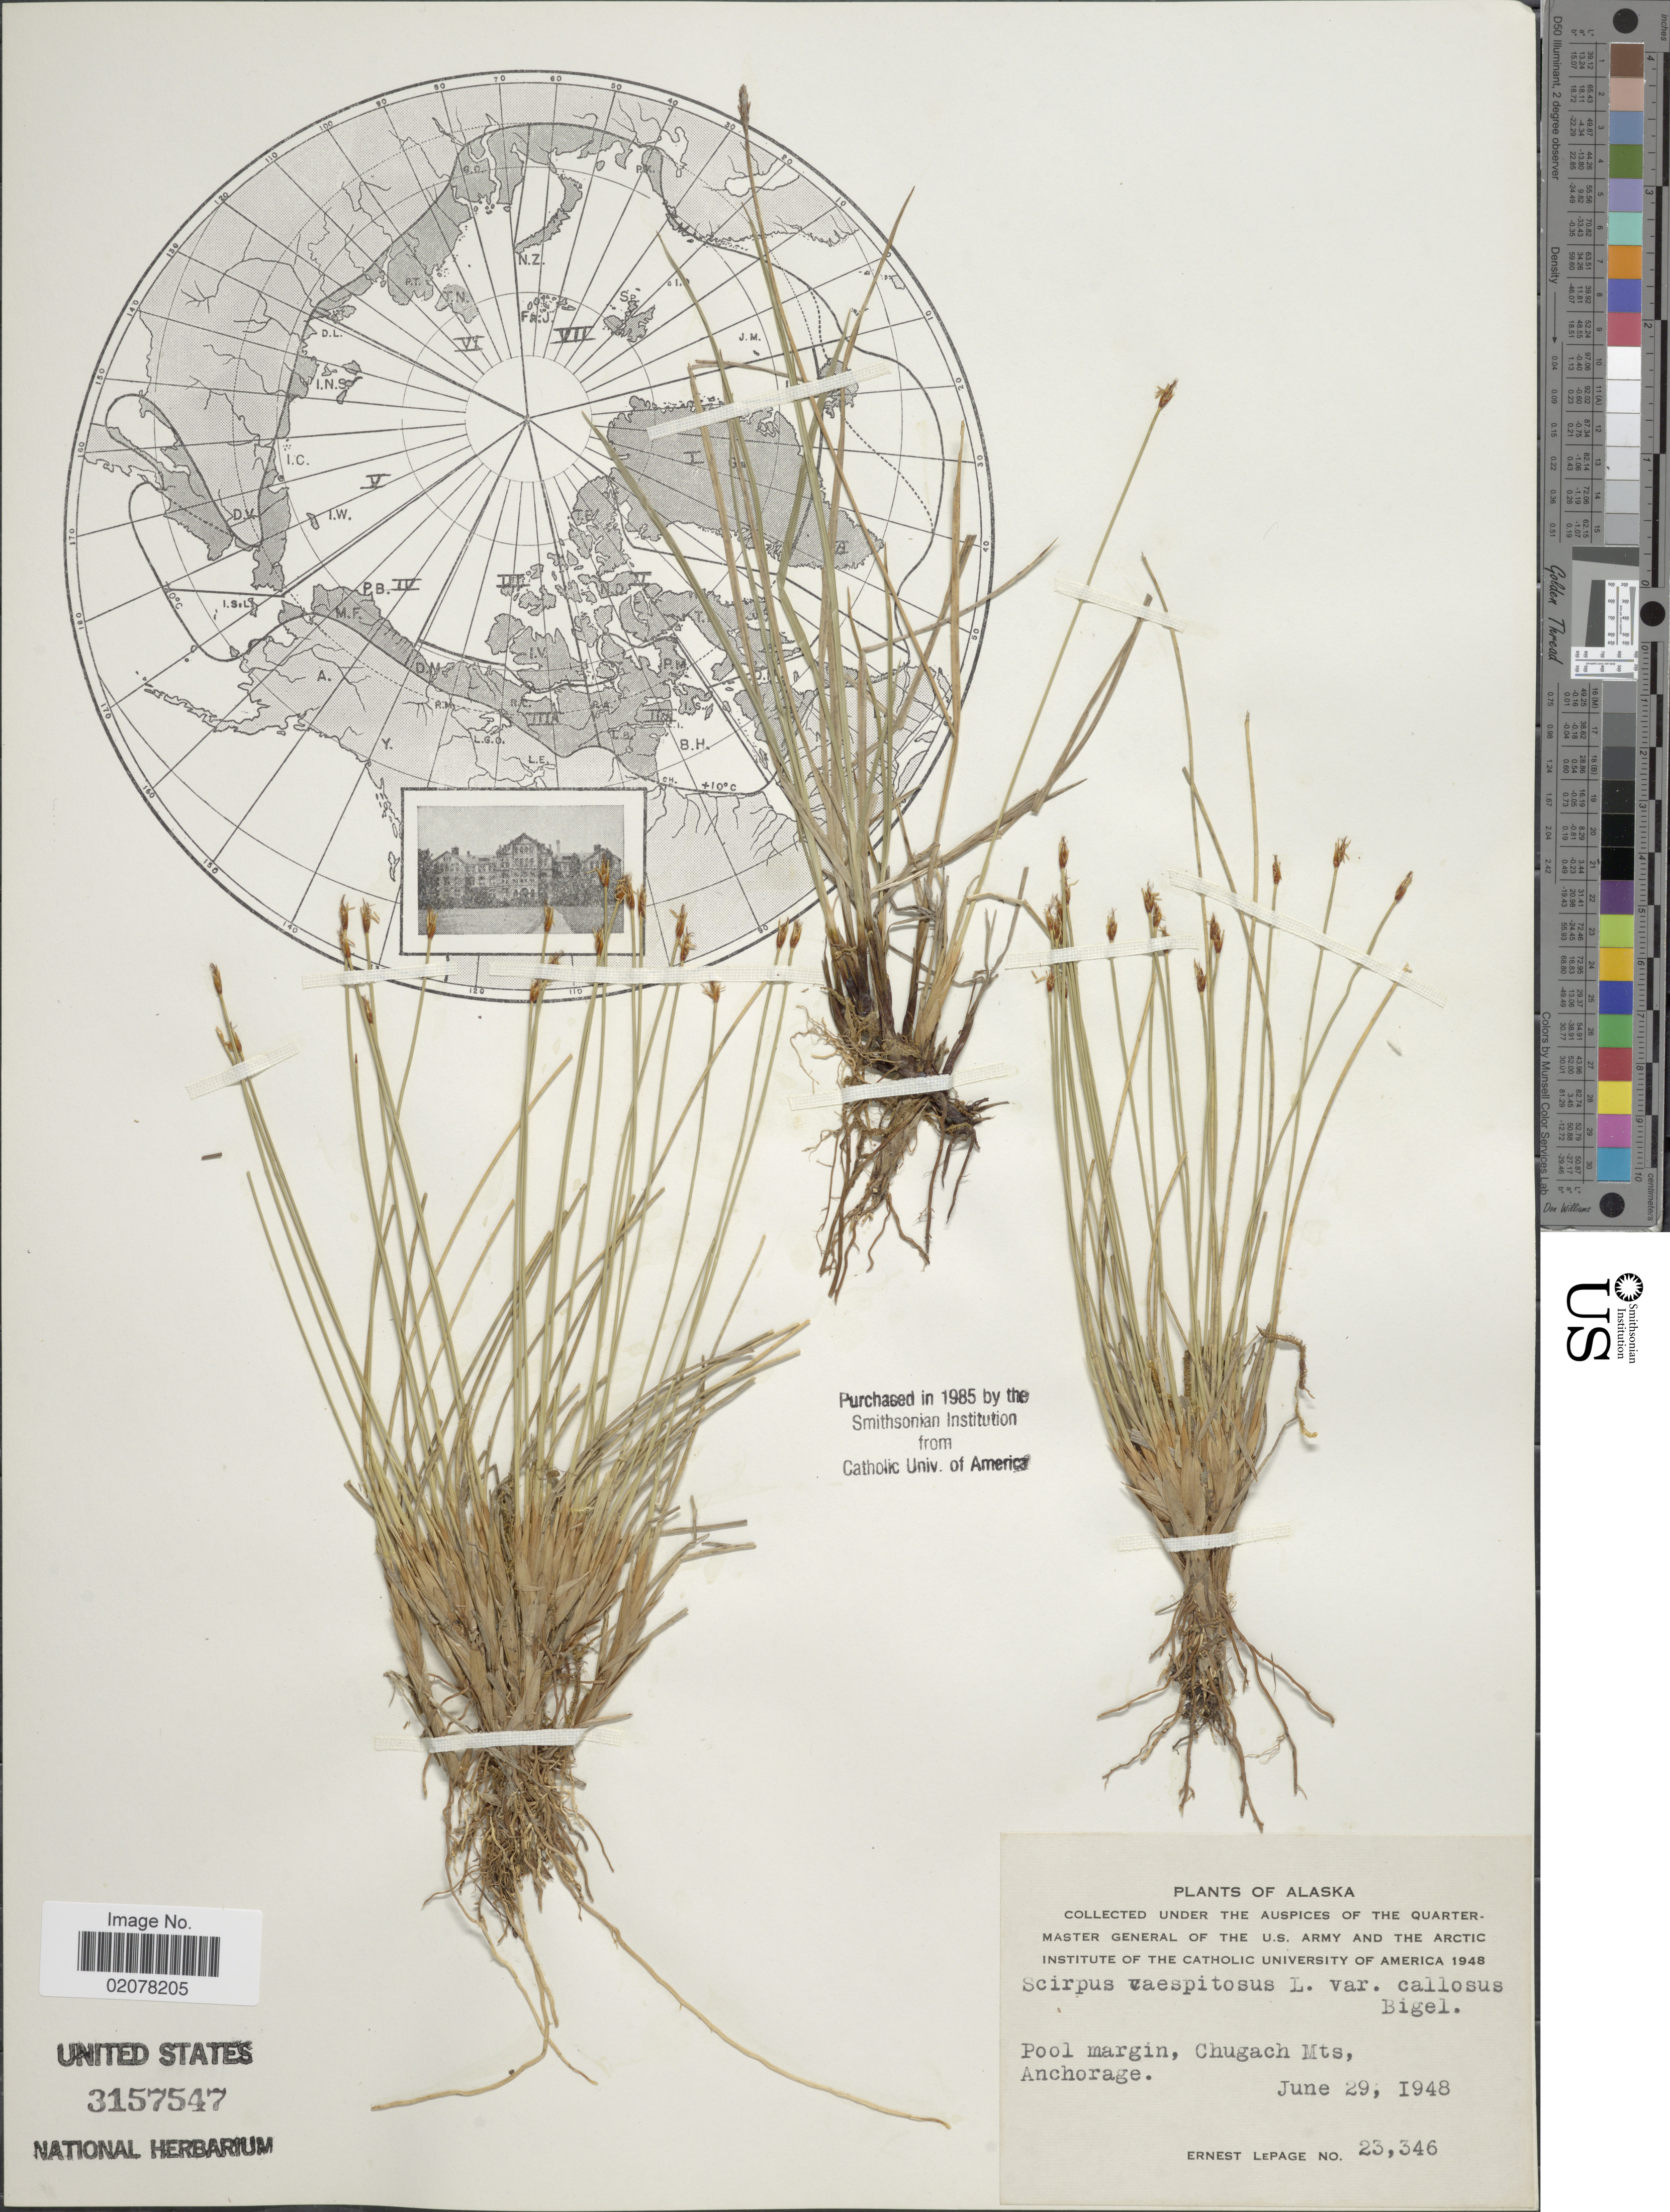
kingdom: Plantae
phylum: Tracheophyta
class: Liliopsida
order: Poales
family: Cyperaceae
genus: Trichophorum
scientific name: Trichophorum cespitosum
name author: (L.) Hartm.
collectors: E. Lepage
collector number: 23346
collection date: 1948-06-29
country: United States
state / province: Alaska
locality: Pool margin, Chugach Mts., Anchorage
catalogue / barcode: US 3157547